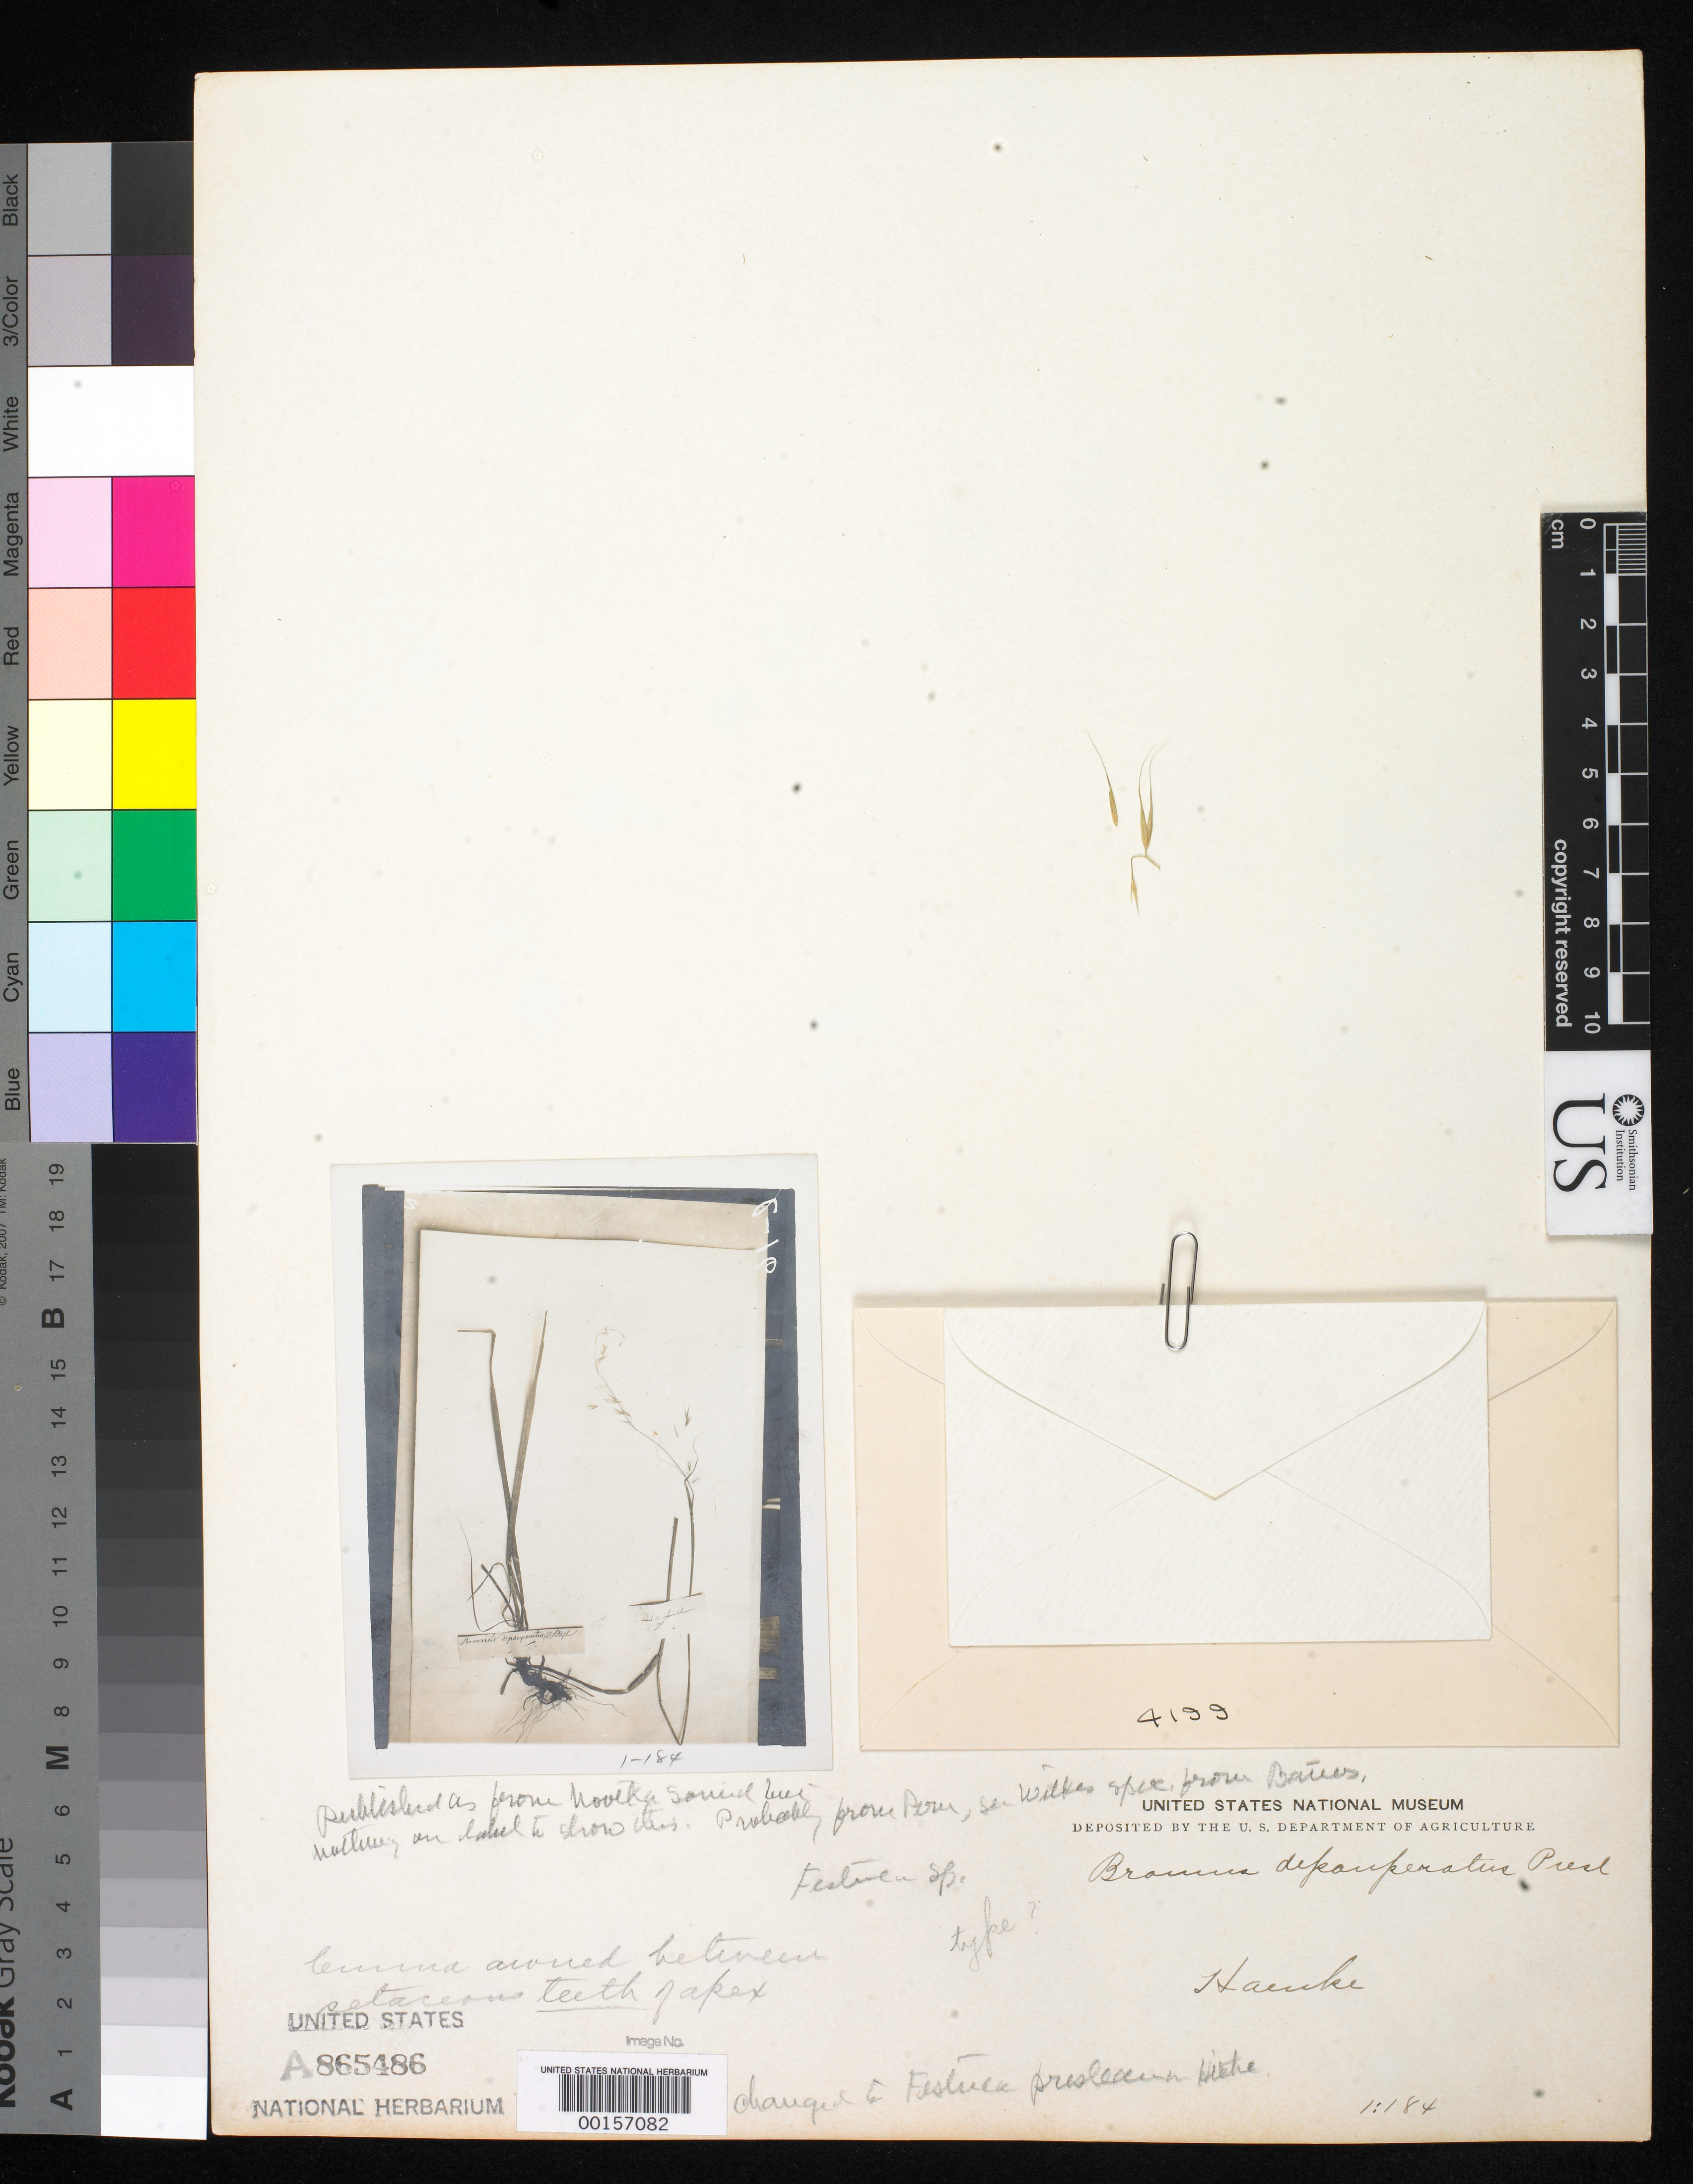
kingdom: Plantae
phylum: Tracheophyta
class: Liliopsida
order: Poales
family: Poaceae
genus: Bromus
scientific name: Bromus depauperata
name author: C. Presl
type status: Type Fragment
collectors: T. P. X. Haenke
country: Canada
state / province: British Columbia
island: Vancouver Island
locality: Nootka Sound.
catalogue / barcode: US 865486A